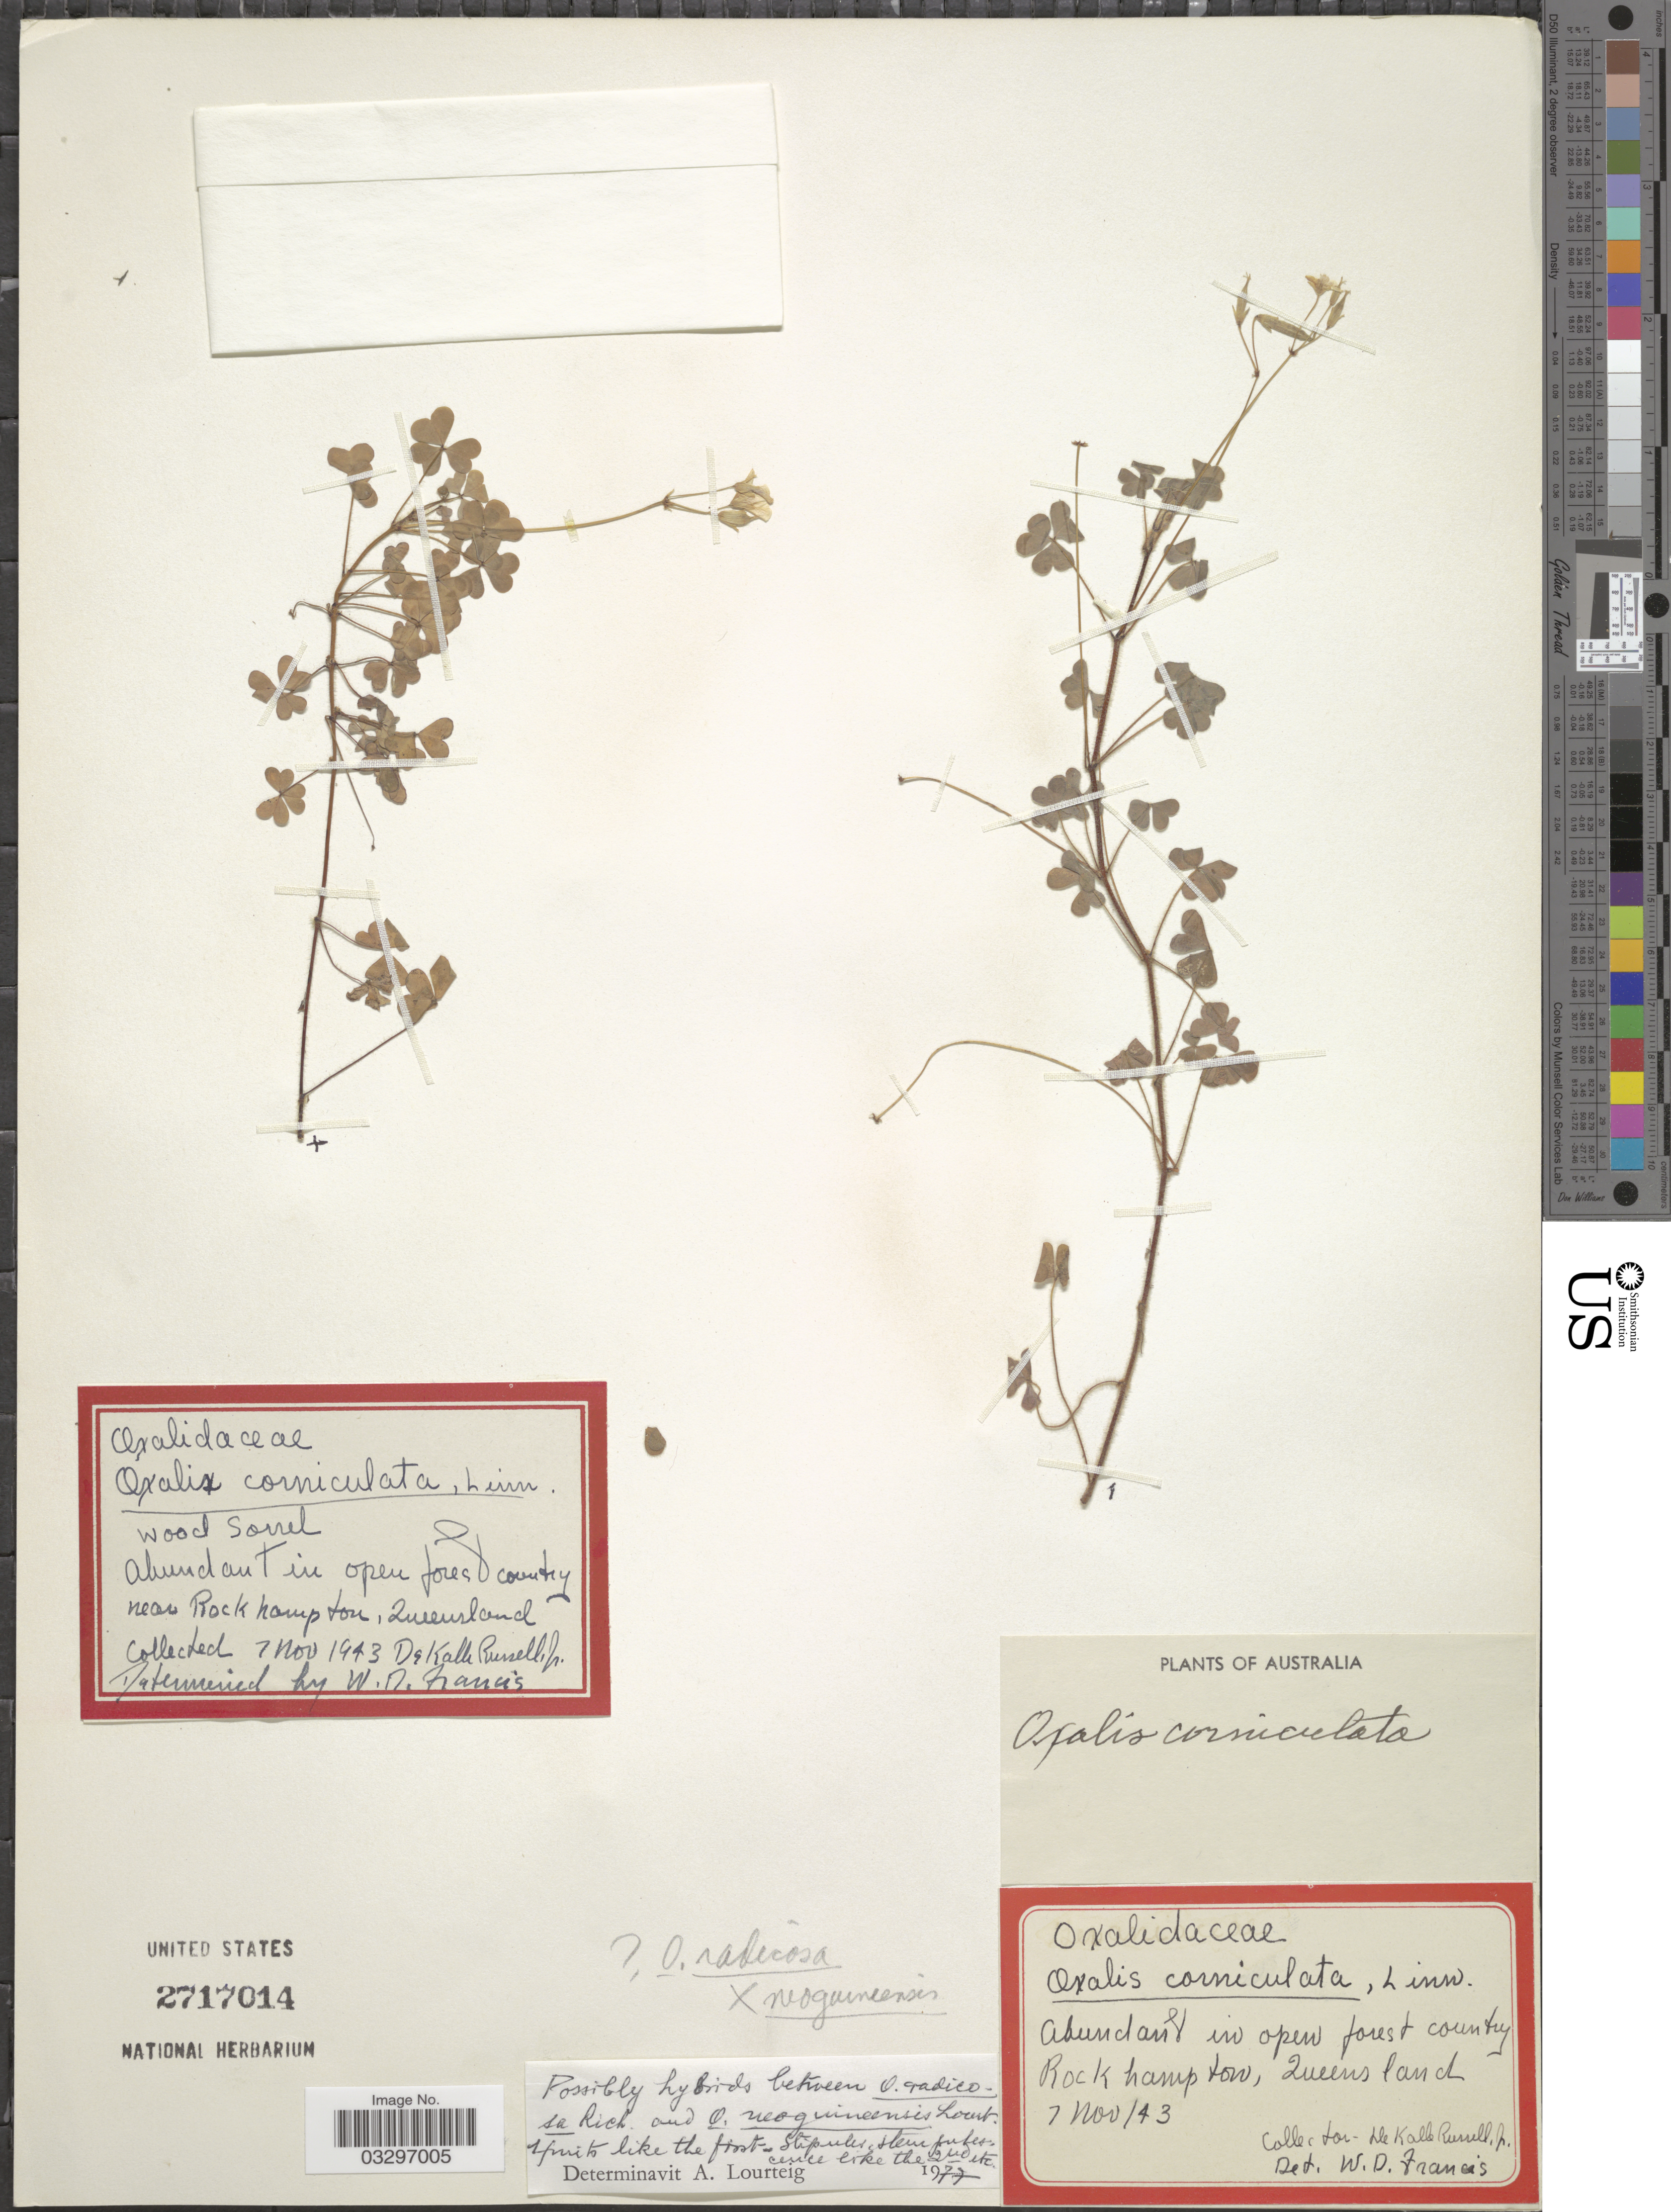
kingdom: Plantae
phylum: Tracheophyta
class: Magnoliopsida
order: Oxalidales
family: Oxalidaceae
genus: Oxalis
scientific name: Oxalis sp.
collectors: D. K. Russell Jr.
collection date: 1943-11-07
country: Australia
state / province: Queensland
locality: Abundant in open forest country near Rockhampton.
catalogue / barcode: US 2717014